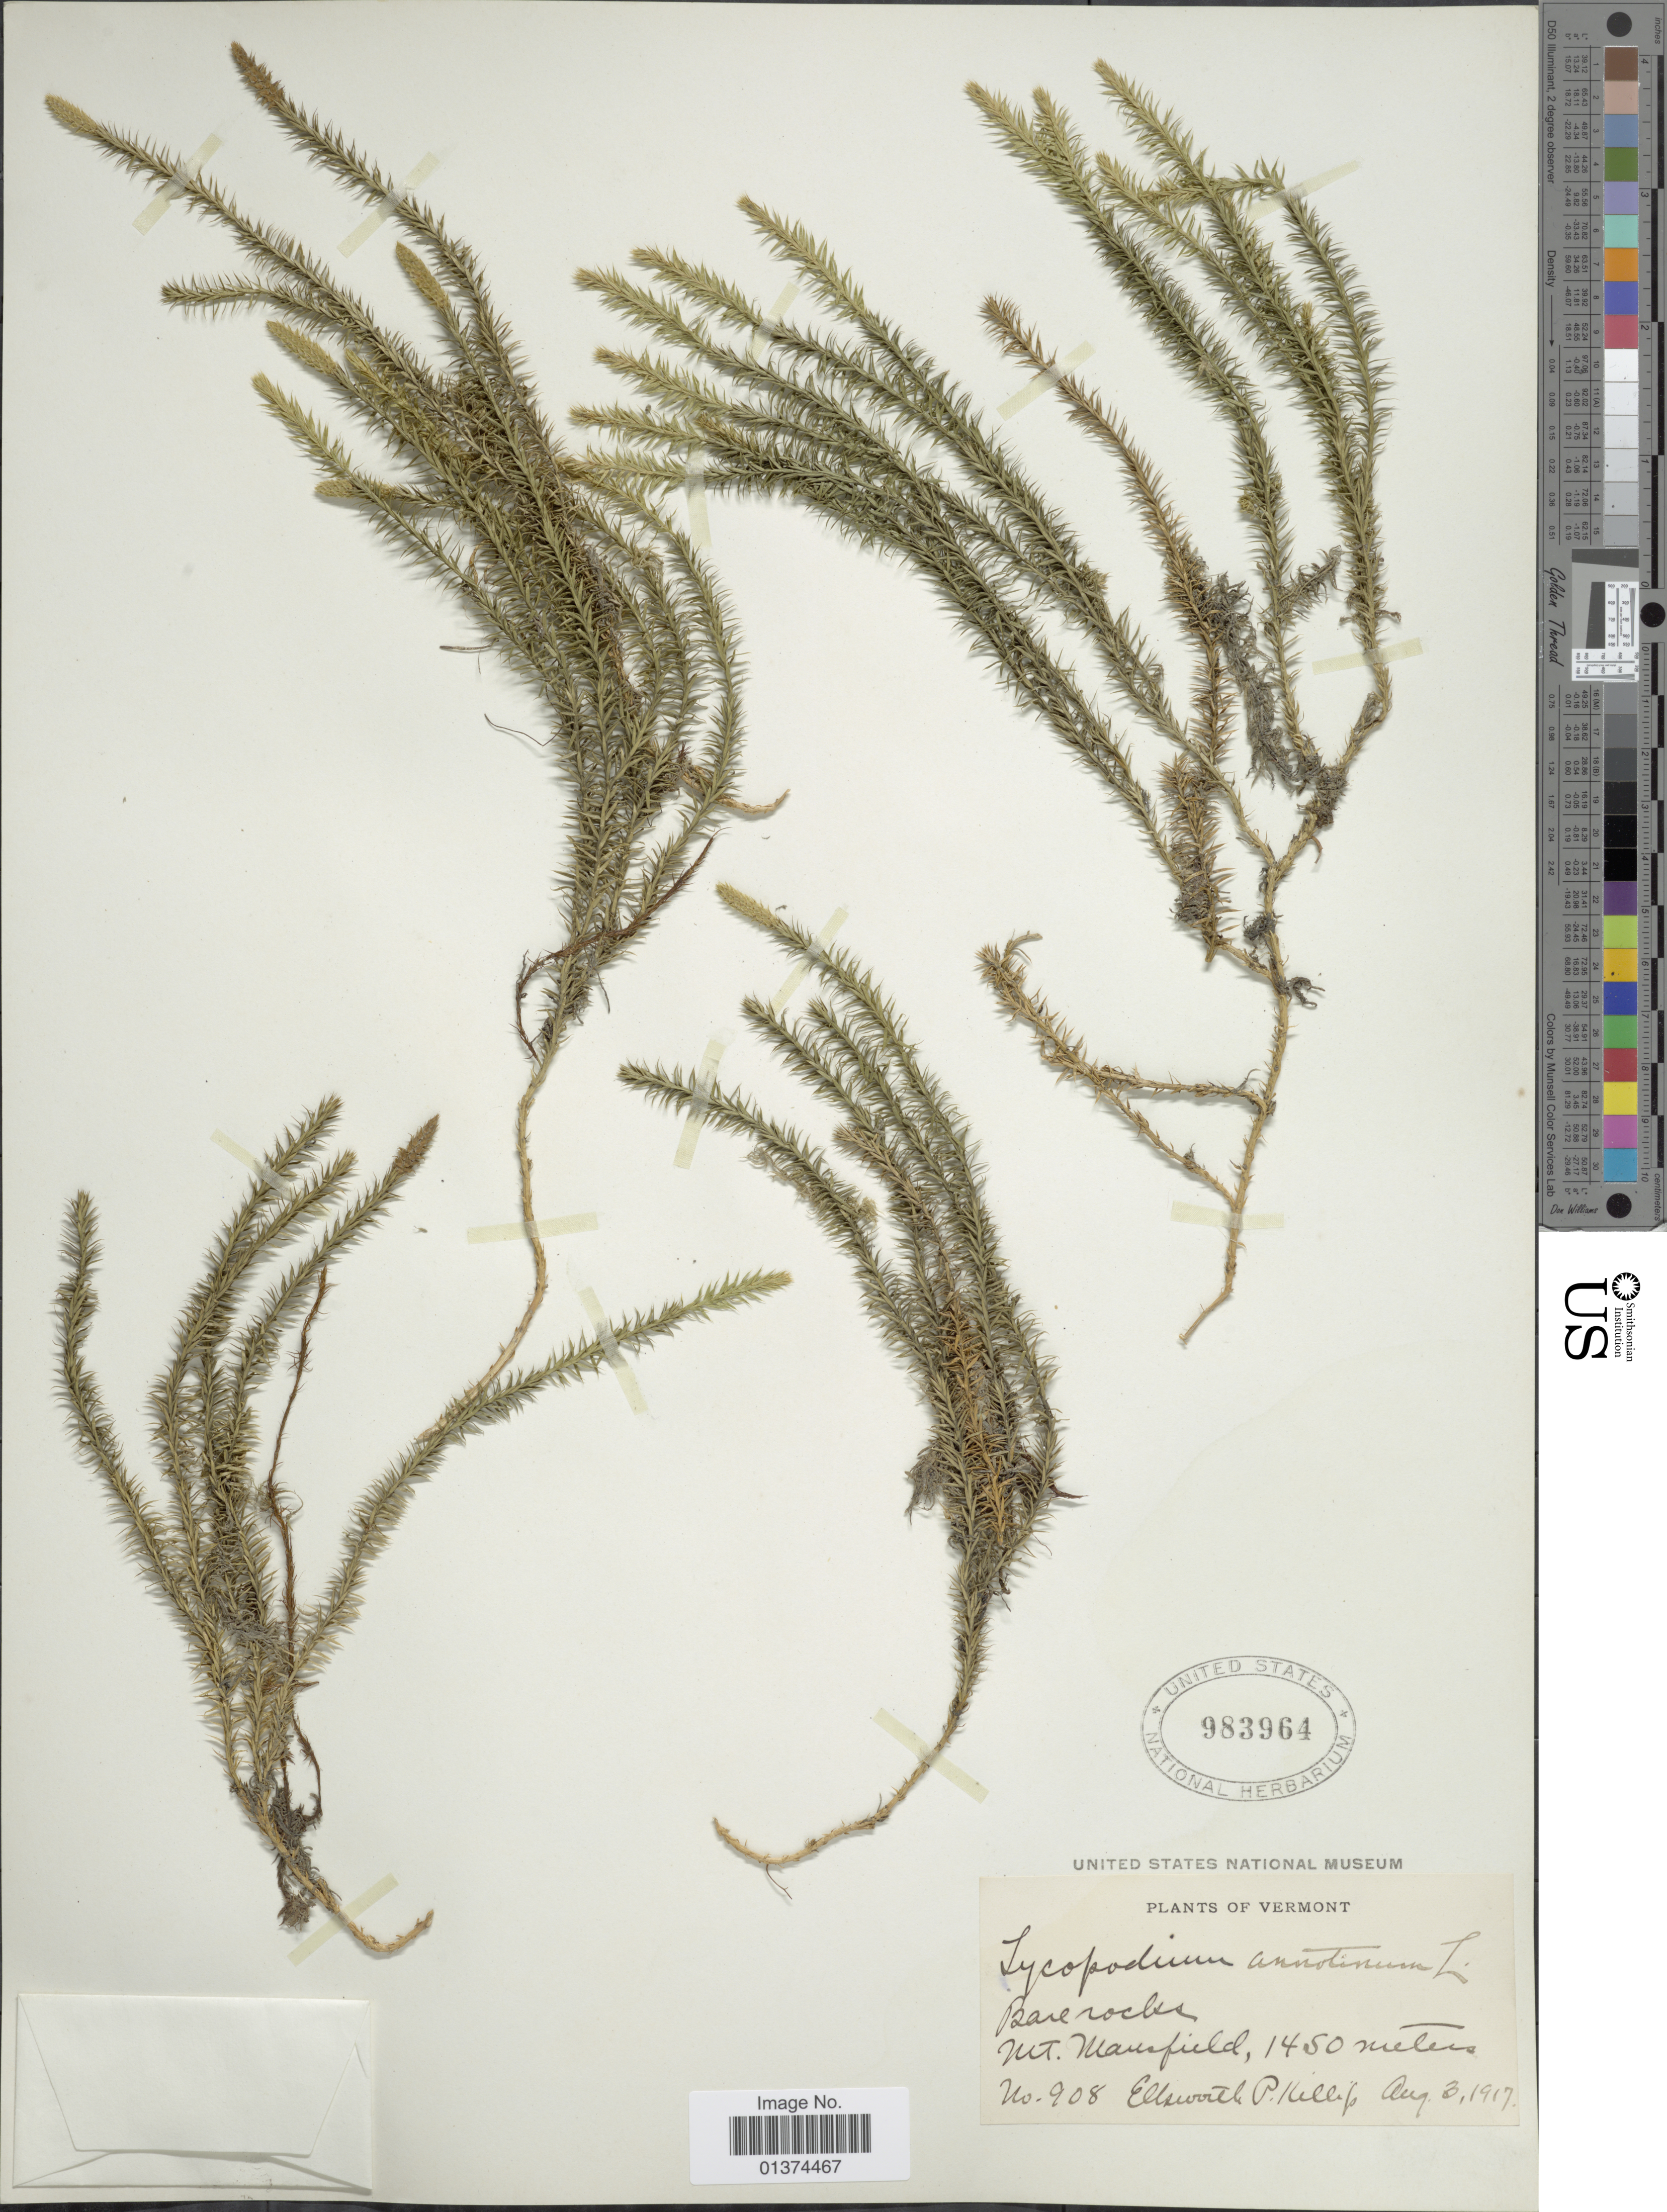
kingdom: Plantae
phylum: Tracheophyta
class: Lycopodiopsida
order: Lycopodiales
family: Lycopodiaceae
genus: Spinulum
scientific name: Spinulum annotinum subsp. annotinum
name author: (L.) A. Haines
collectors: E. P. Killip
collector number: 908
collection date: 1917-08-03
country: United States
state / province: Vermont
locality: Bare rocks, Mt Mansfield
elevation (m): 1450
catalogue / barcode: US 983964